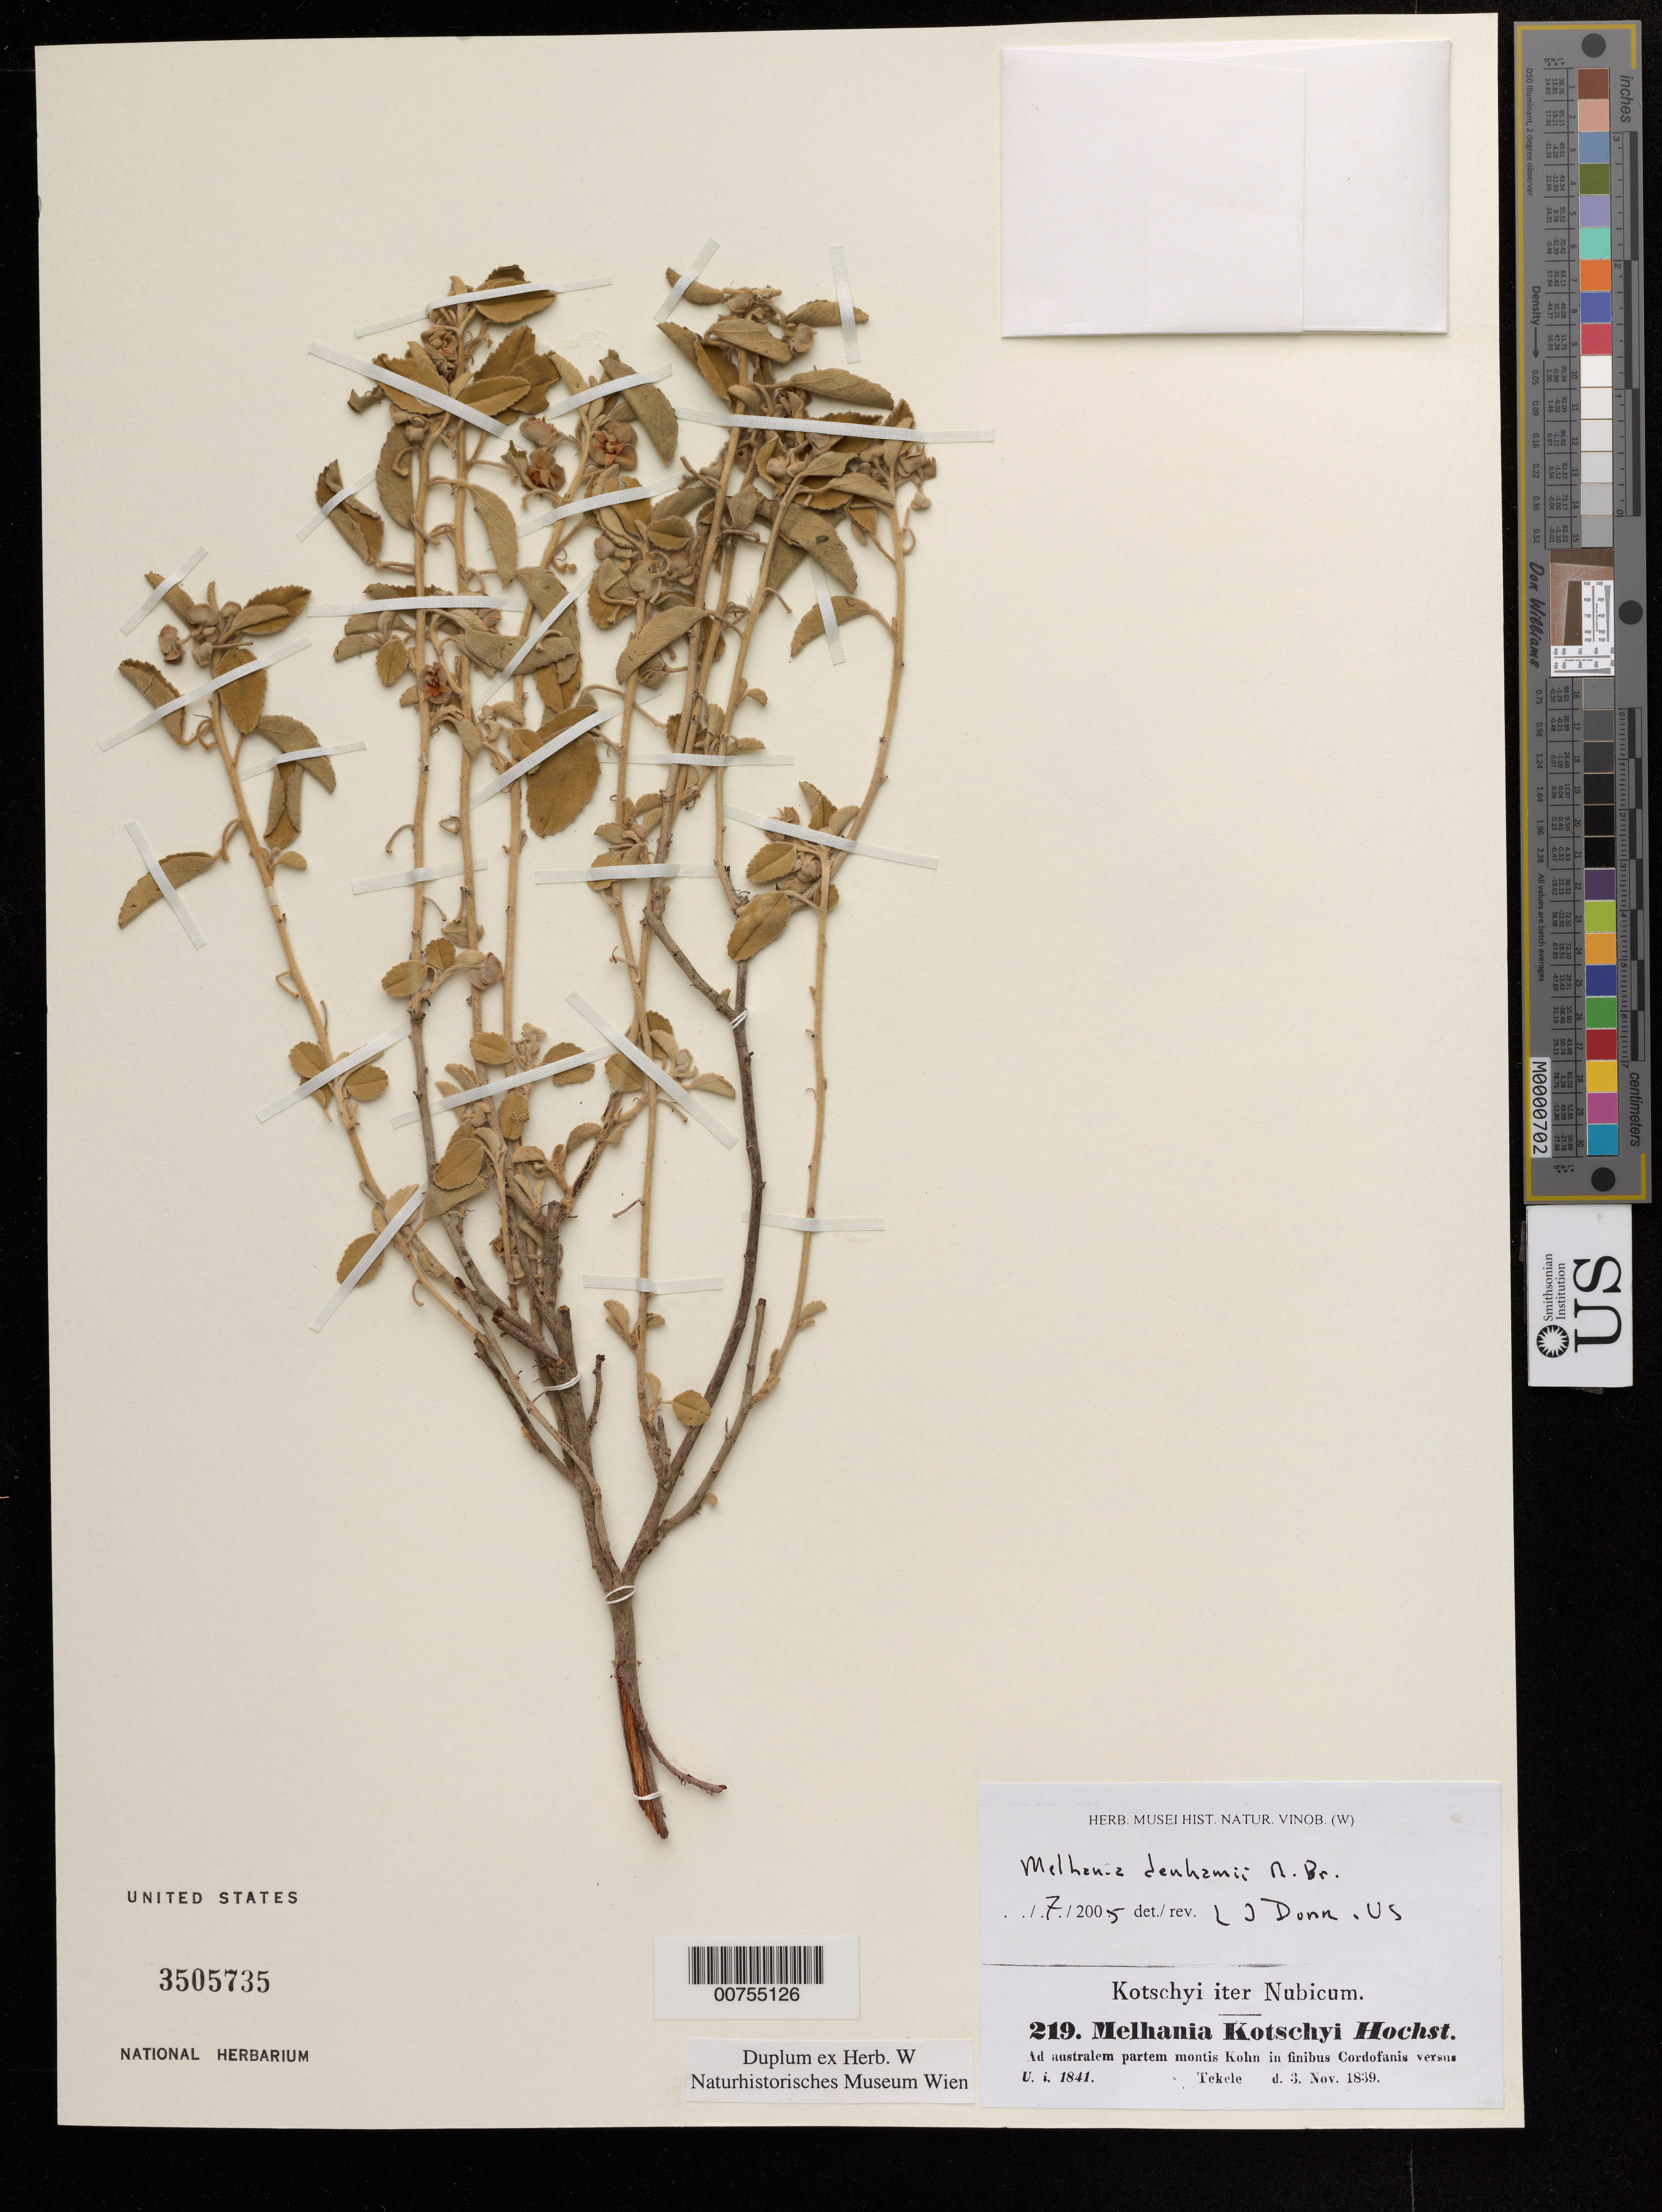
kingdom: Plantae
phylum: Tracheophyta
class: Magnoliopsida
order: Malvales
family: Malvaceae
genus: Melhania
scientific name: Melhania denhami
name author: R. Br.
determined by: Dorr, L. J., (BOT), Smithsonian Institution - National Museum of Natural History (UNITED STATES)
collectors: K. G. Kotschy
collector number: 219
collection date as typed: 03 Nov 1839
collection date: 1839-11-03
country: Sudan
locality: Africa: Nubicum. Ad australem partem montis Kohn in finibus Cordofanis versus.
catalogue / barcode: US 3505735